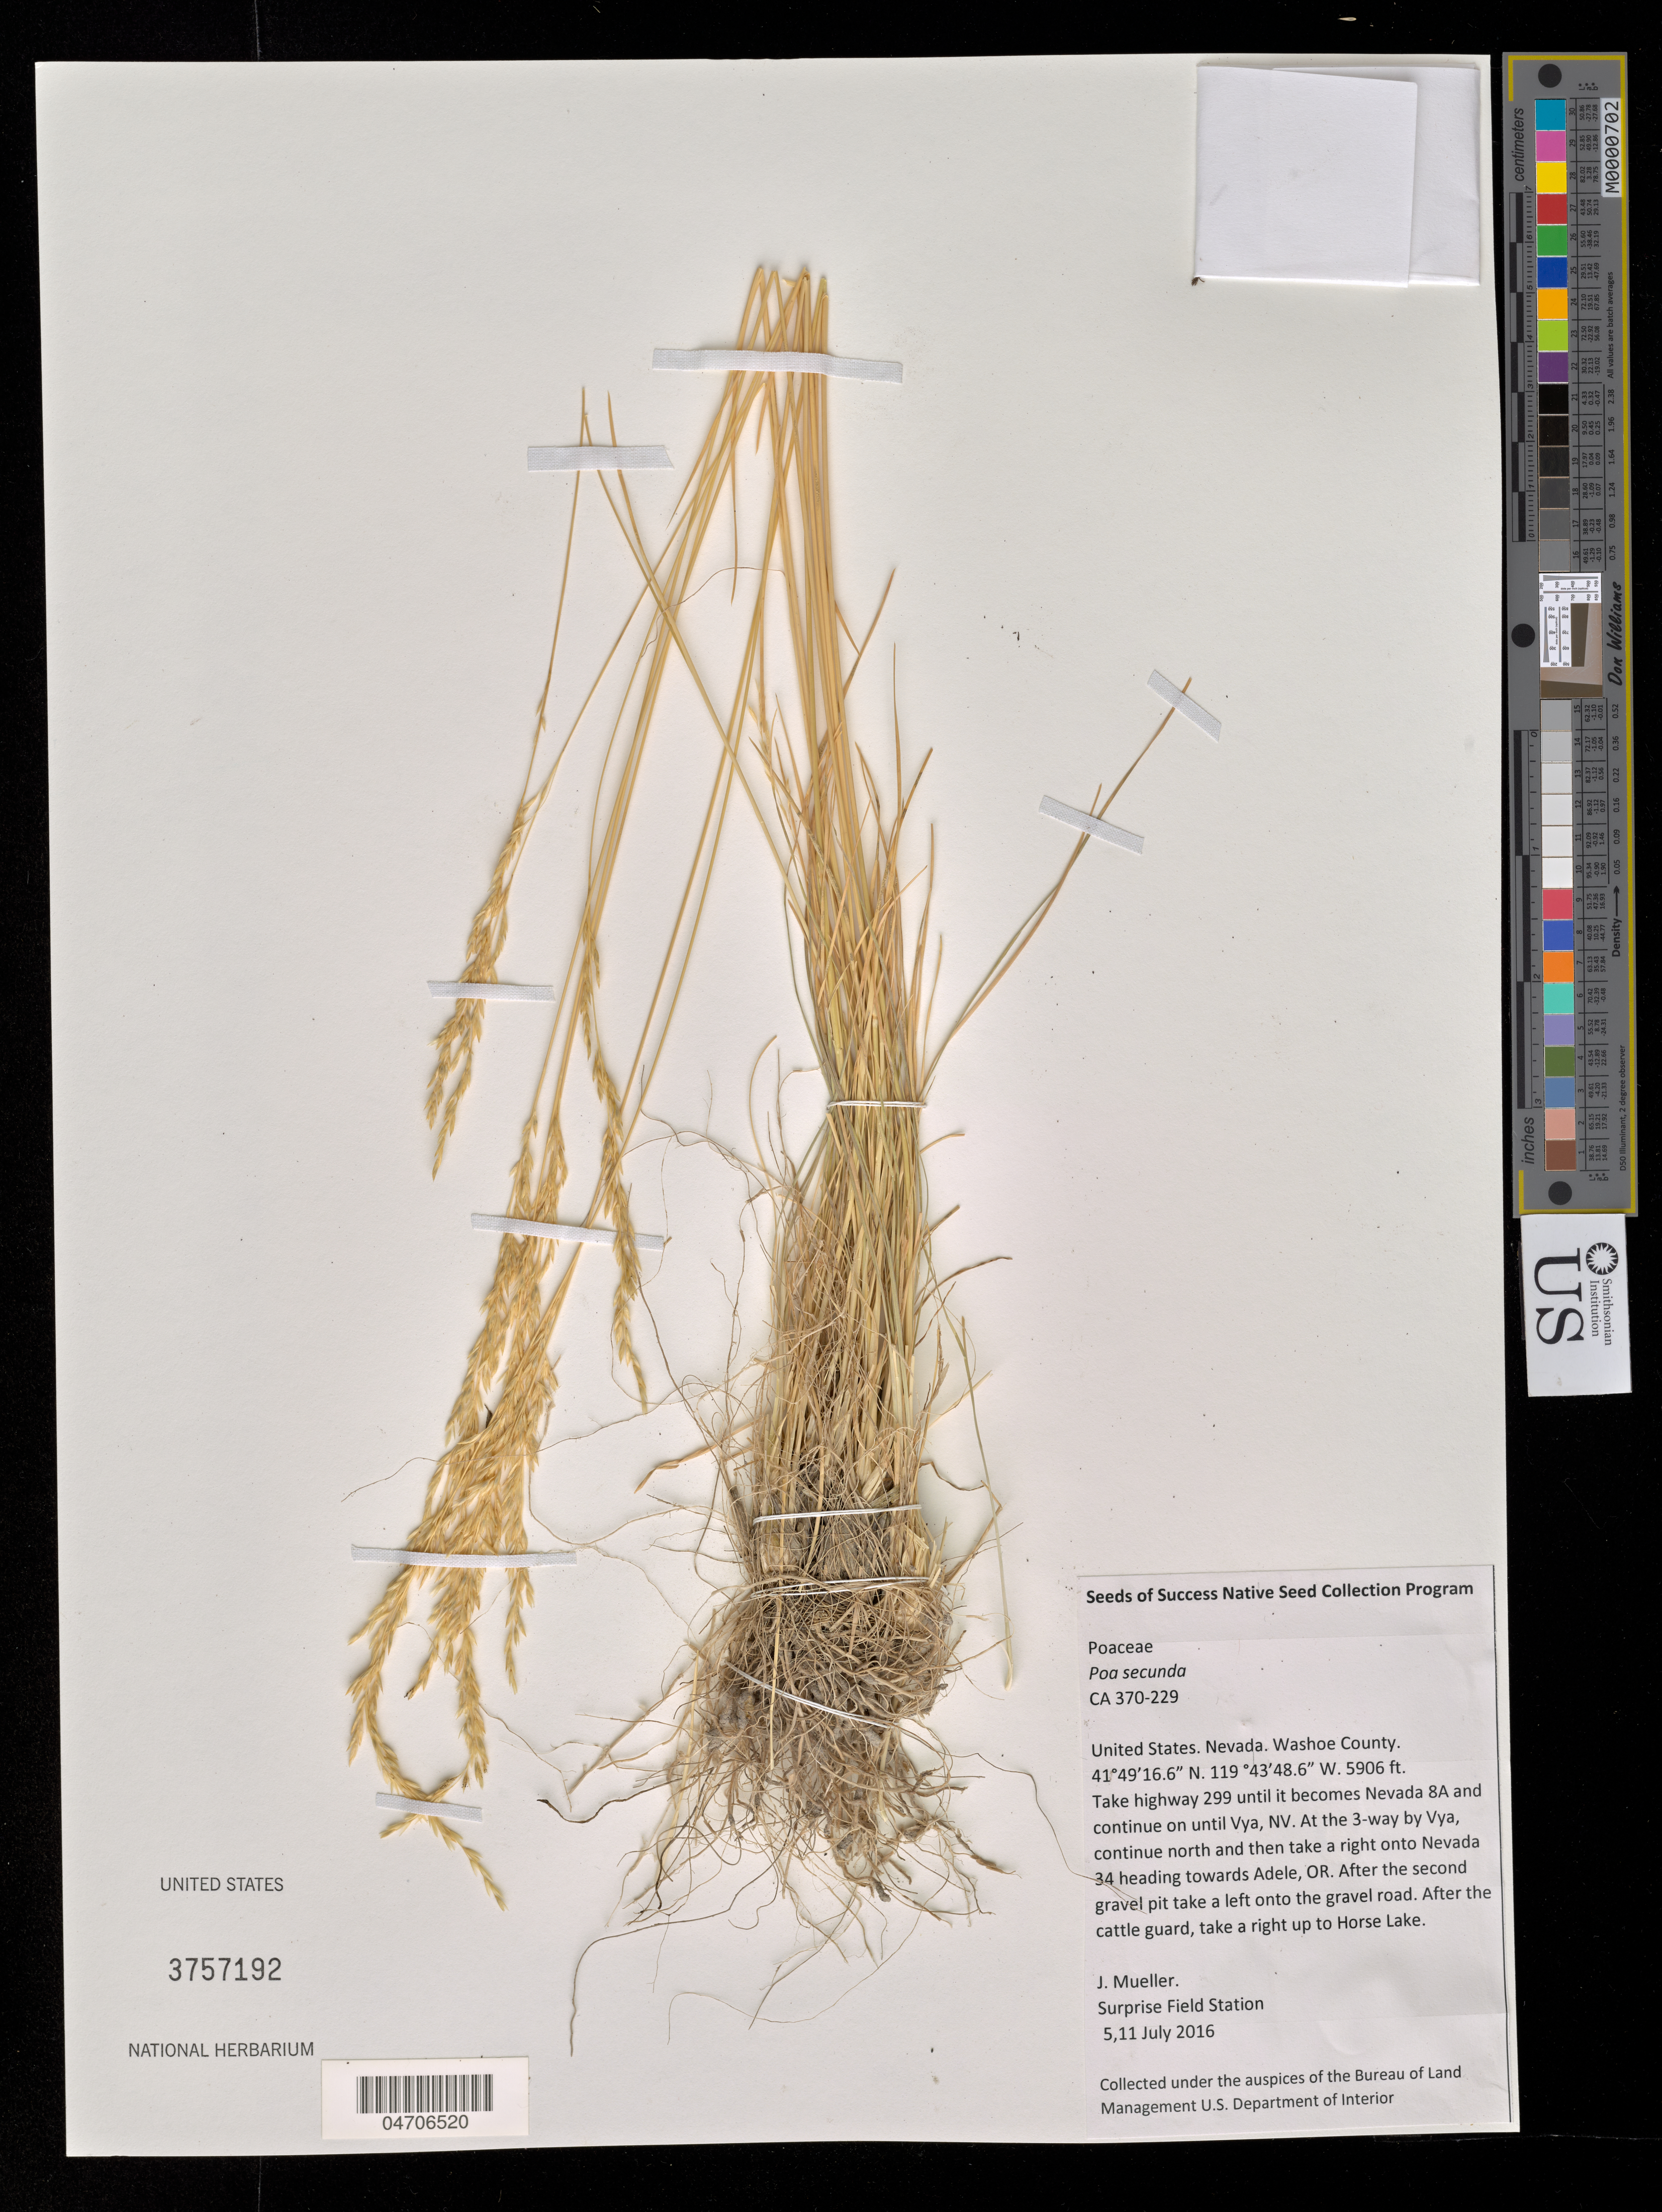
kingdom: Plantae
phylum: Tracheophyta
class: Liliopsida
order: Poales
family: Poaceae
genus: Poa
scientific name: Poa secunda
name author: J. Presl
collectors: J. Mueller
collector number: CA370-229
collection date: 2016-07-05/2016-07-11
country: United States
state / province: Nevada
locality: Washoe County. Take highway 299 until it becomes Nevada 8A and continue on until Vya, NV. At the 3-way by Vya, continue north and then take a right onto Nevada 34 heading towards Adele, OR. After the second gravel pit take a left onto the gravel road. After the cattle guard, take a right up to Horse lake.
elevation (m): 1800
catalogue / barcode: US 3757192